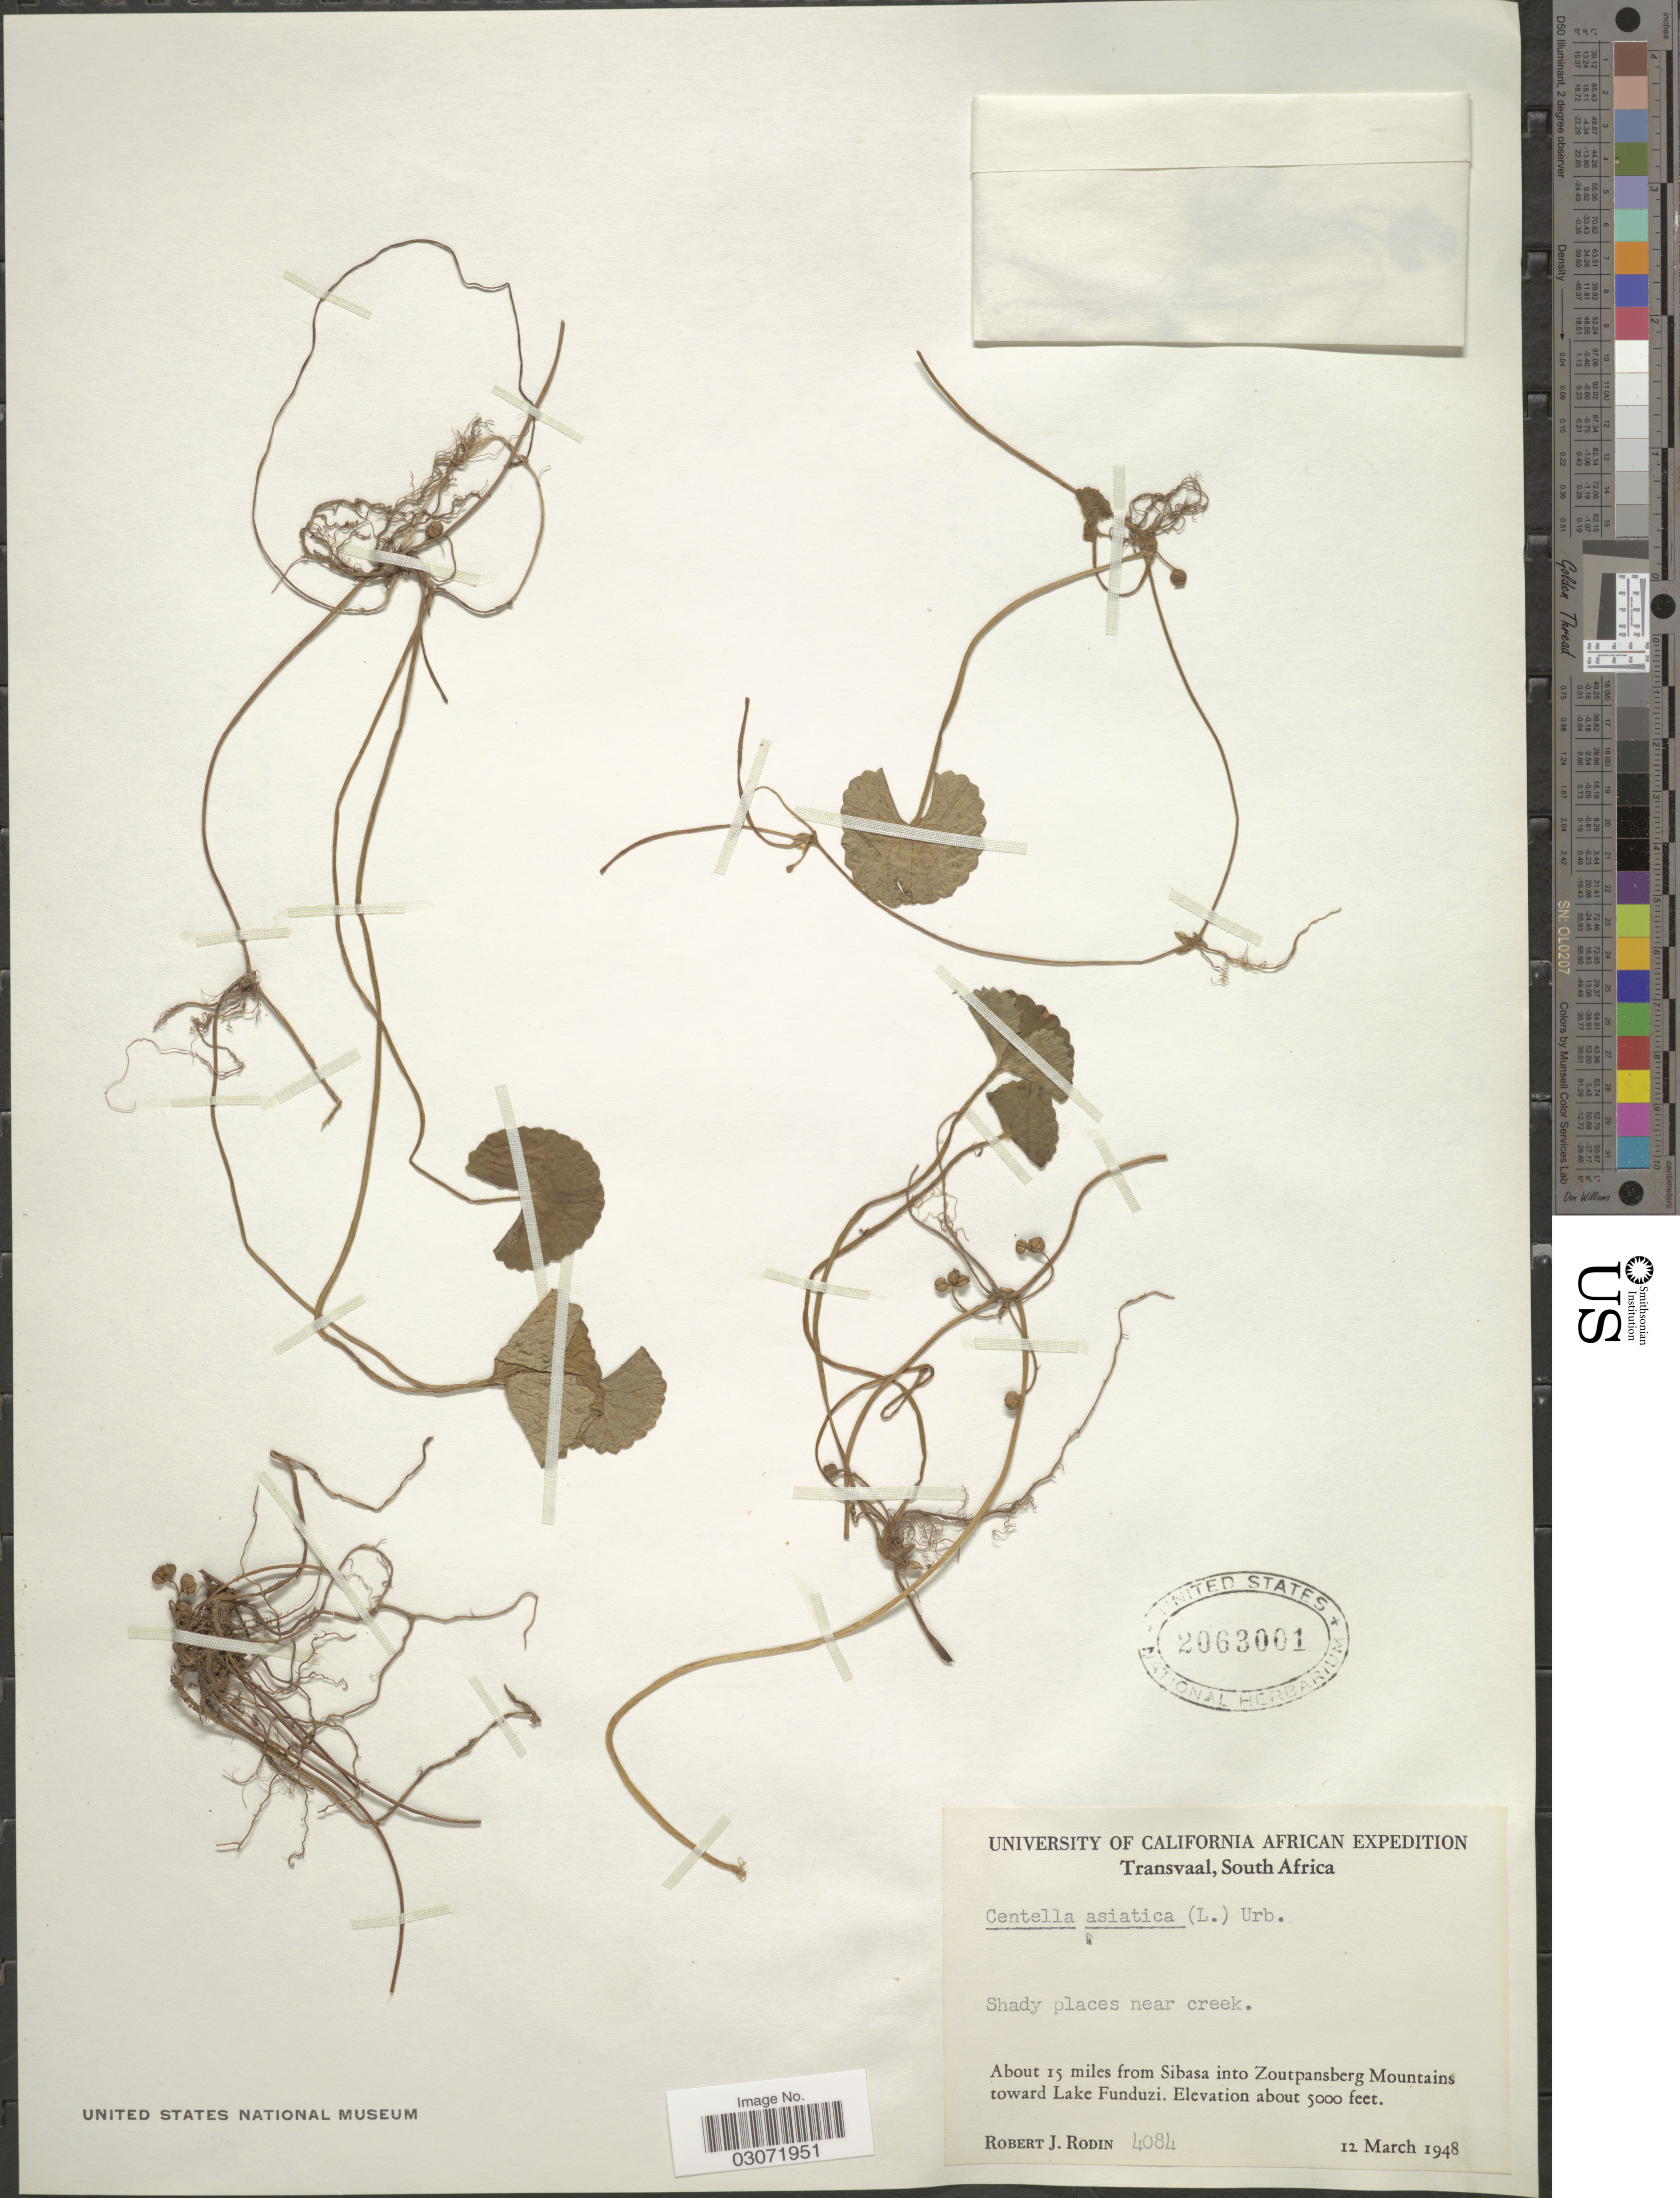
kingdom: Plantae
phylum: Tracheophyta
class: Magnoliopsida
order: Apiales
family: Apiaceae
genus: Centella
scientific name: Centella asiatica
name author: (L.) Urb.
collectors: R. J. Rodin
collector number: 4084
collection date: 1948-03-12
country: South Africa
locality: Transvaal. About 15 miles from Sibasa into Zoutpansberg Mountains toward Lake Funduzi.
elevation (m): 1524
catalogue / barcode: US 2063001